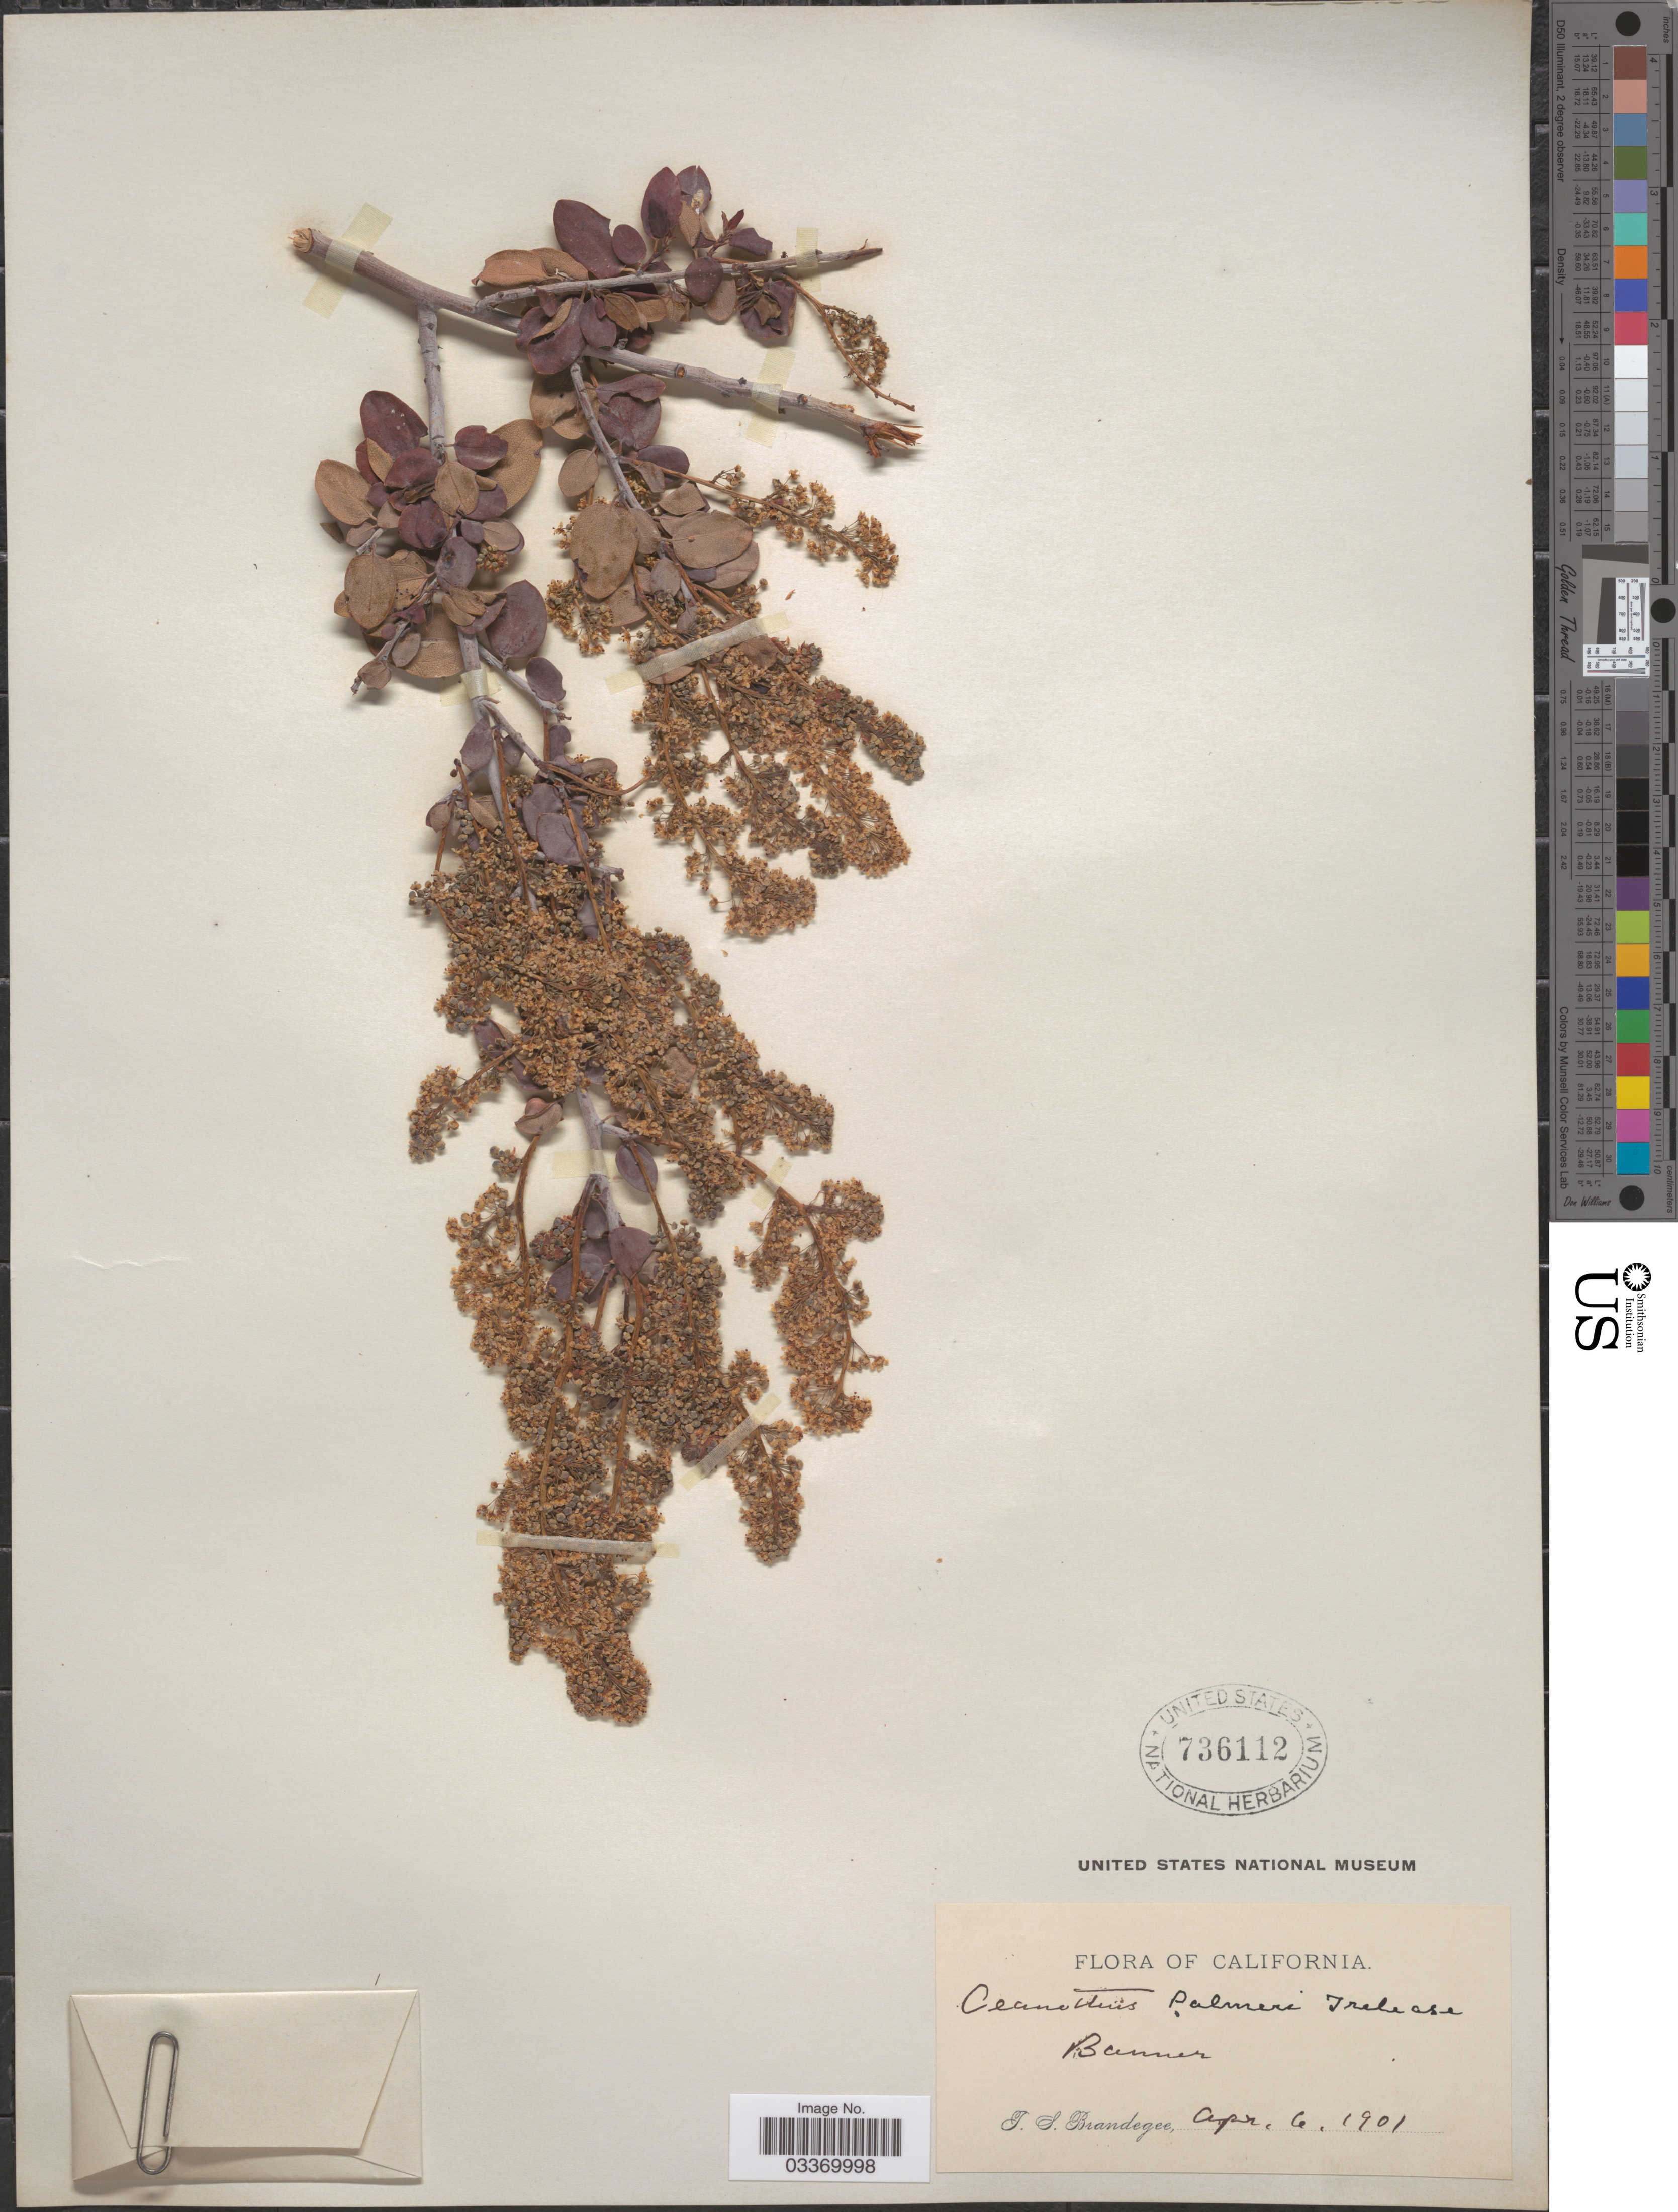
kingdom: Plantae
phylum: Tracheophyta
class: Magnoliopsida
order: Rosales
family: Rhamnaceae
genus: Ceanothus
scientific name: Ceanothus palmeri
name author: Trel.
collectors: T. S. Brandegee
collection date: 1901-04-06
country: United States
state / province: California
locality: Banner.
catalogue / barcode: US 736112